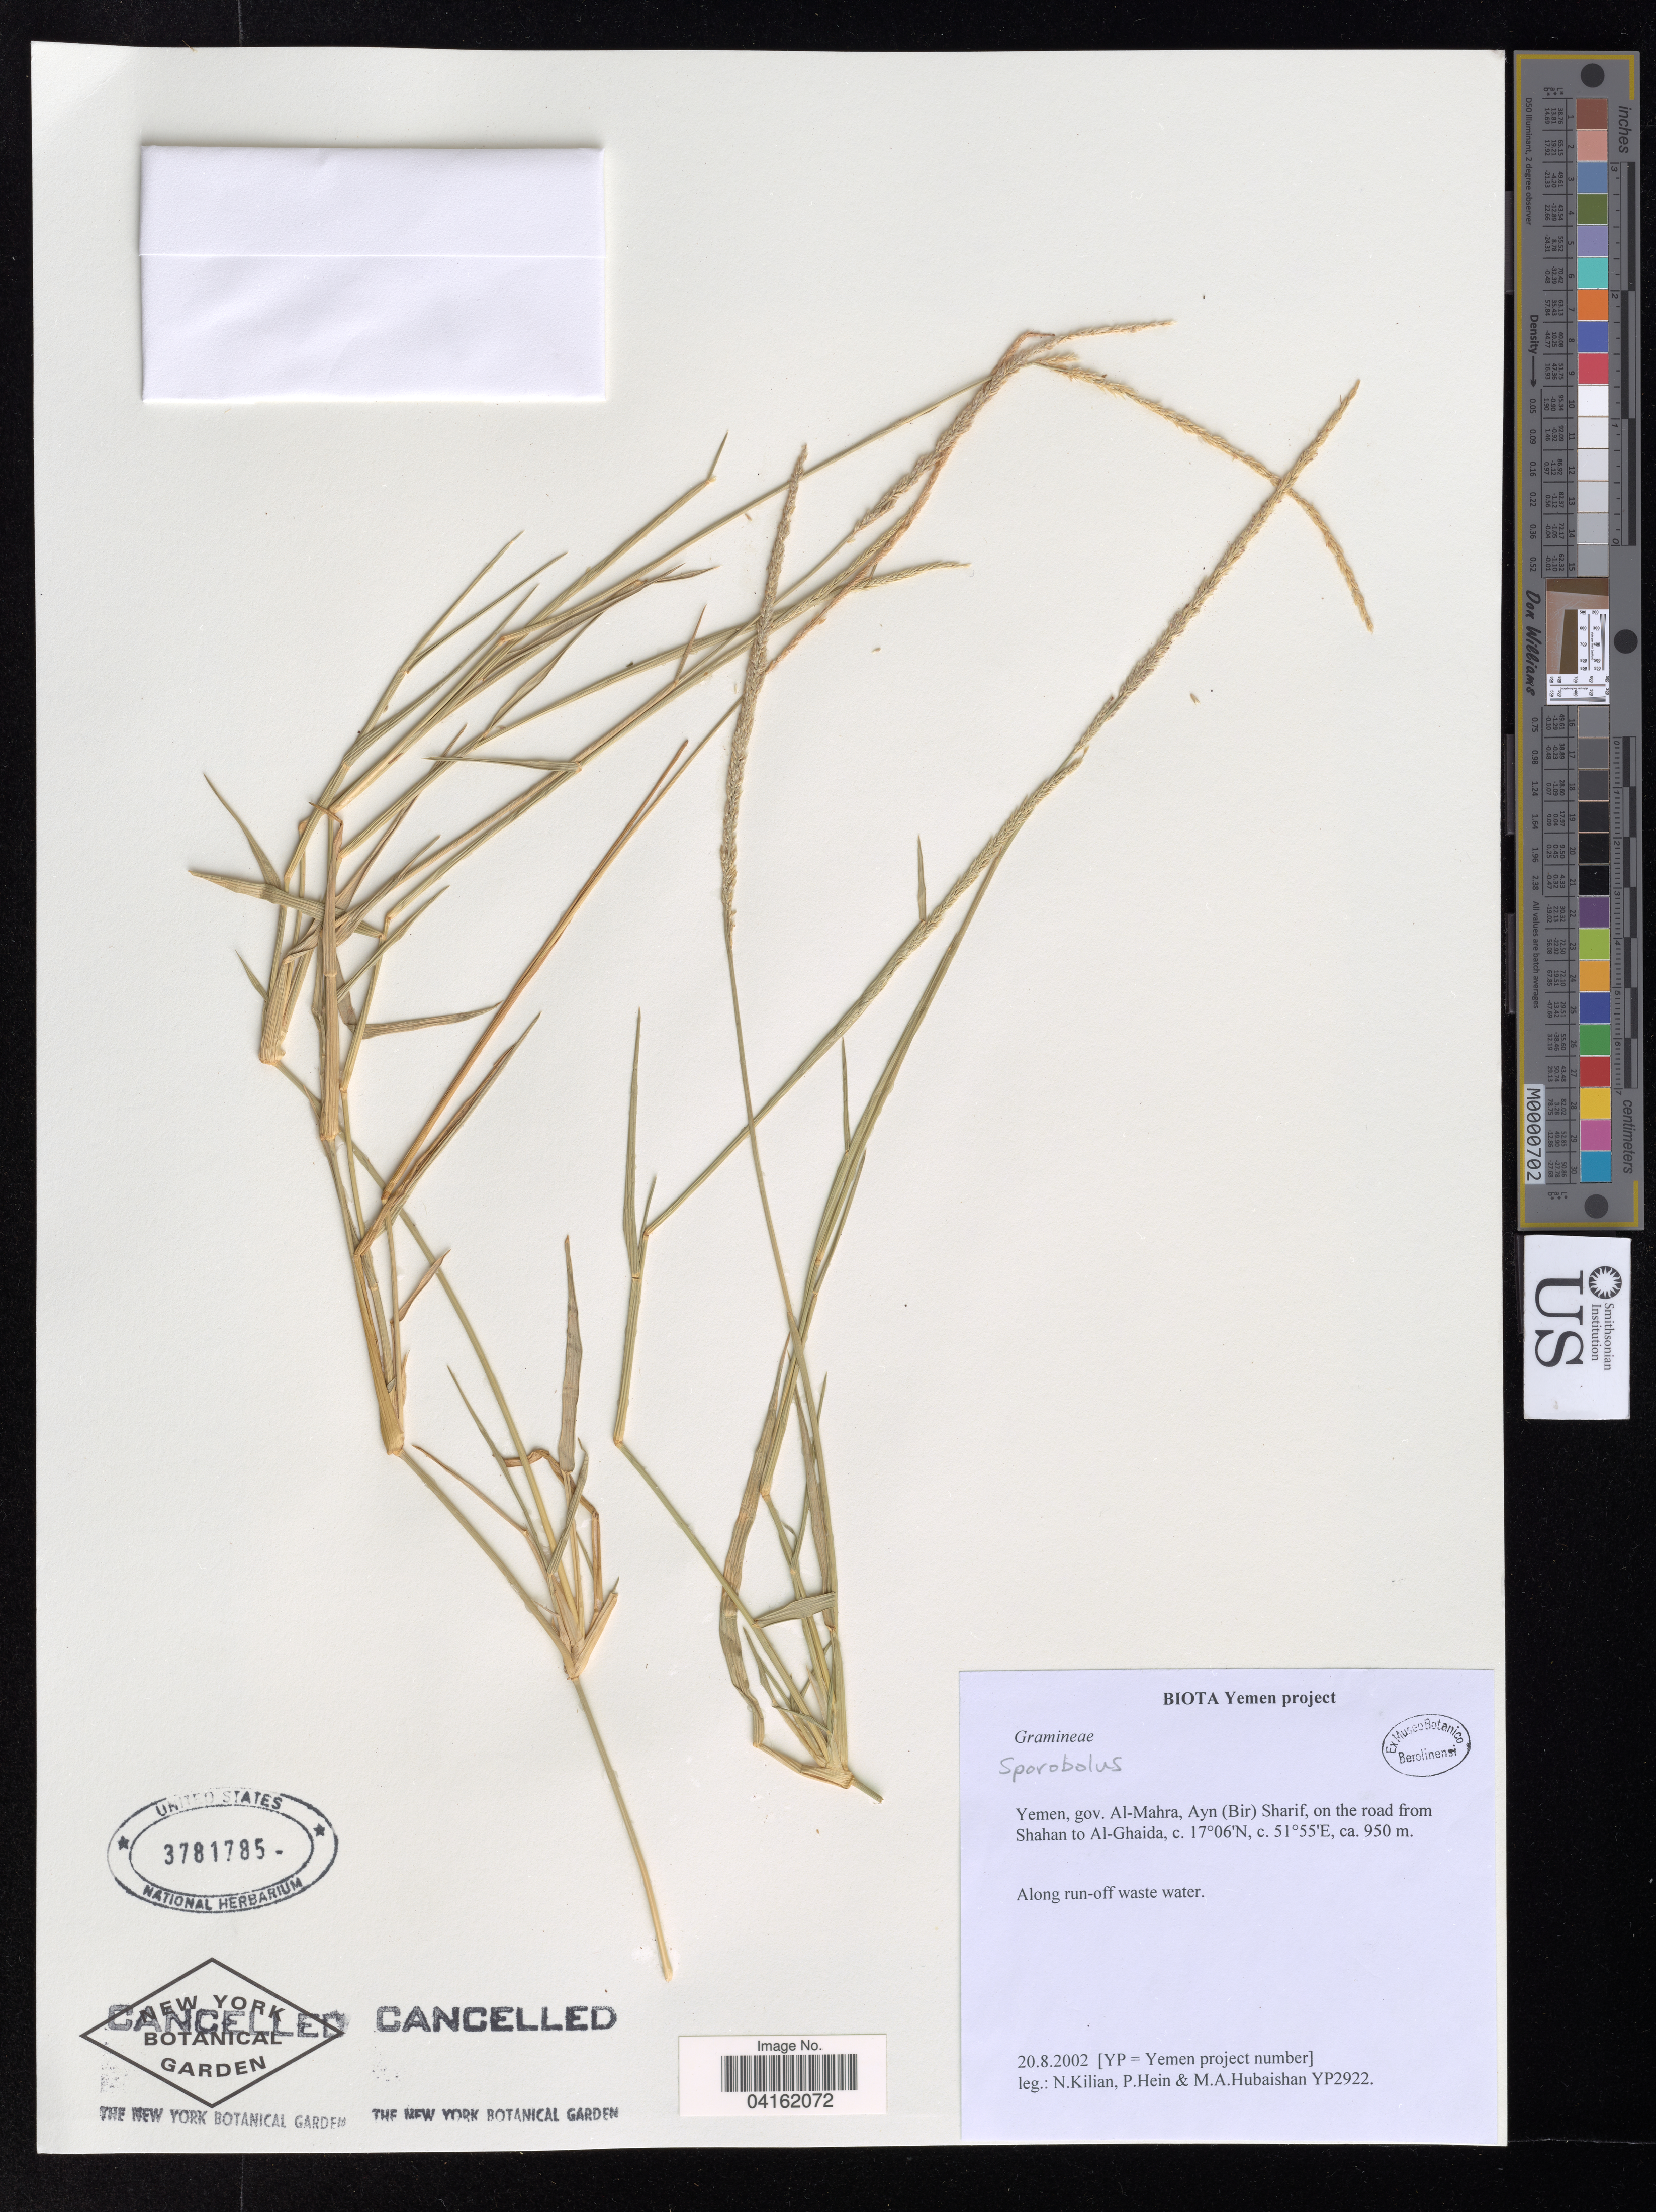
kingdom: Plantae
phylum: Tracheophyta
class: Liliopsida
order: Poales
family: Poaceae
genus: Sporobolus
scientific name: Sporobolus sp.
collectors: N. Kilian & M. Hubaishan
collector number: YP2922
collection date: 2002-08-20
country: Yemen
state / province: Al Mahrah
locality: Ayn (Bir) Sharif, on the road from Shahan to Al-Ghaida.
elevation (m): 950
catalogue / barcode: US 3781785